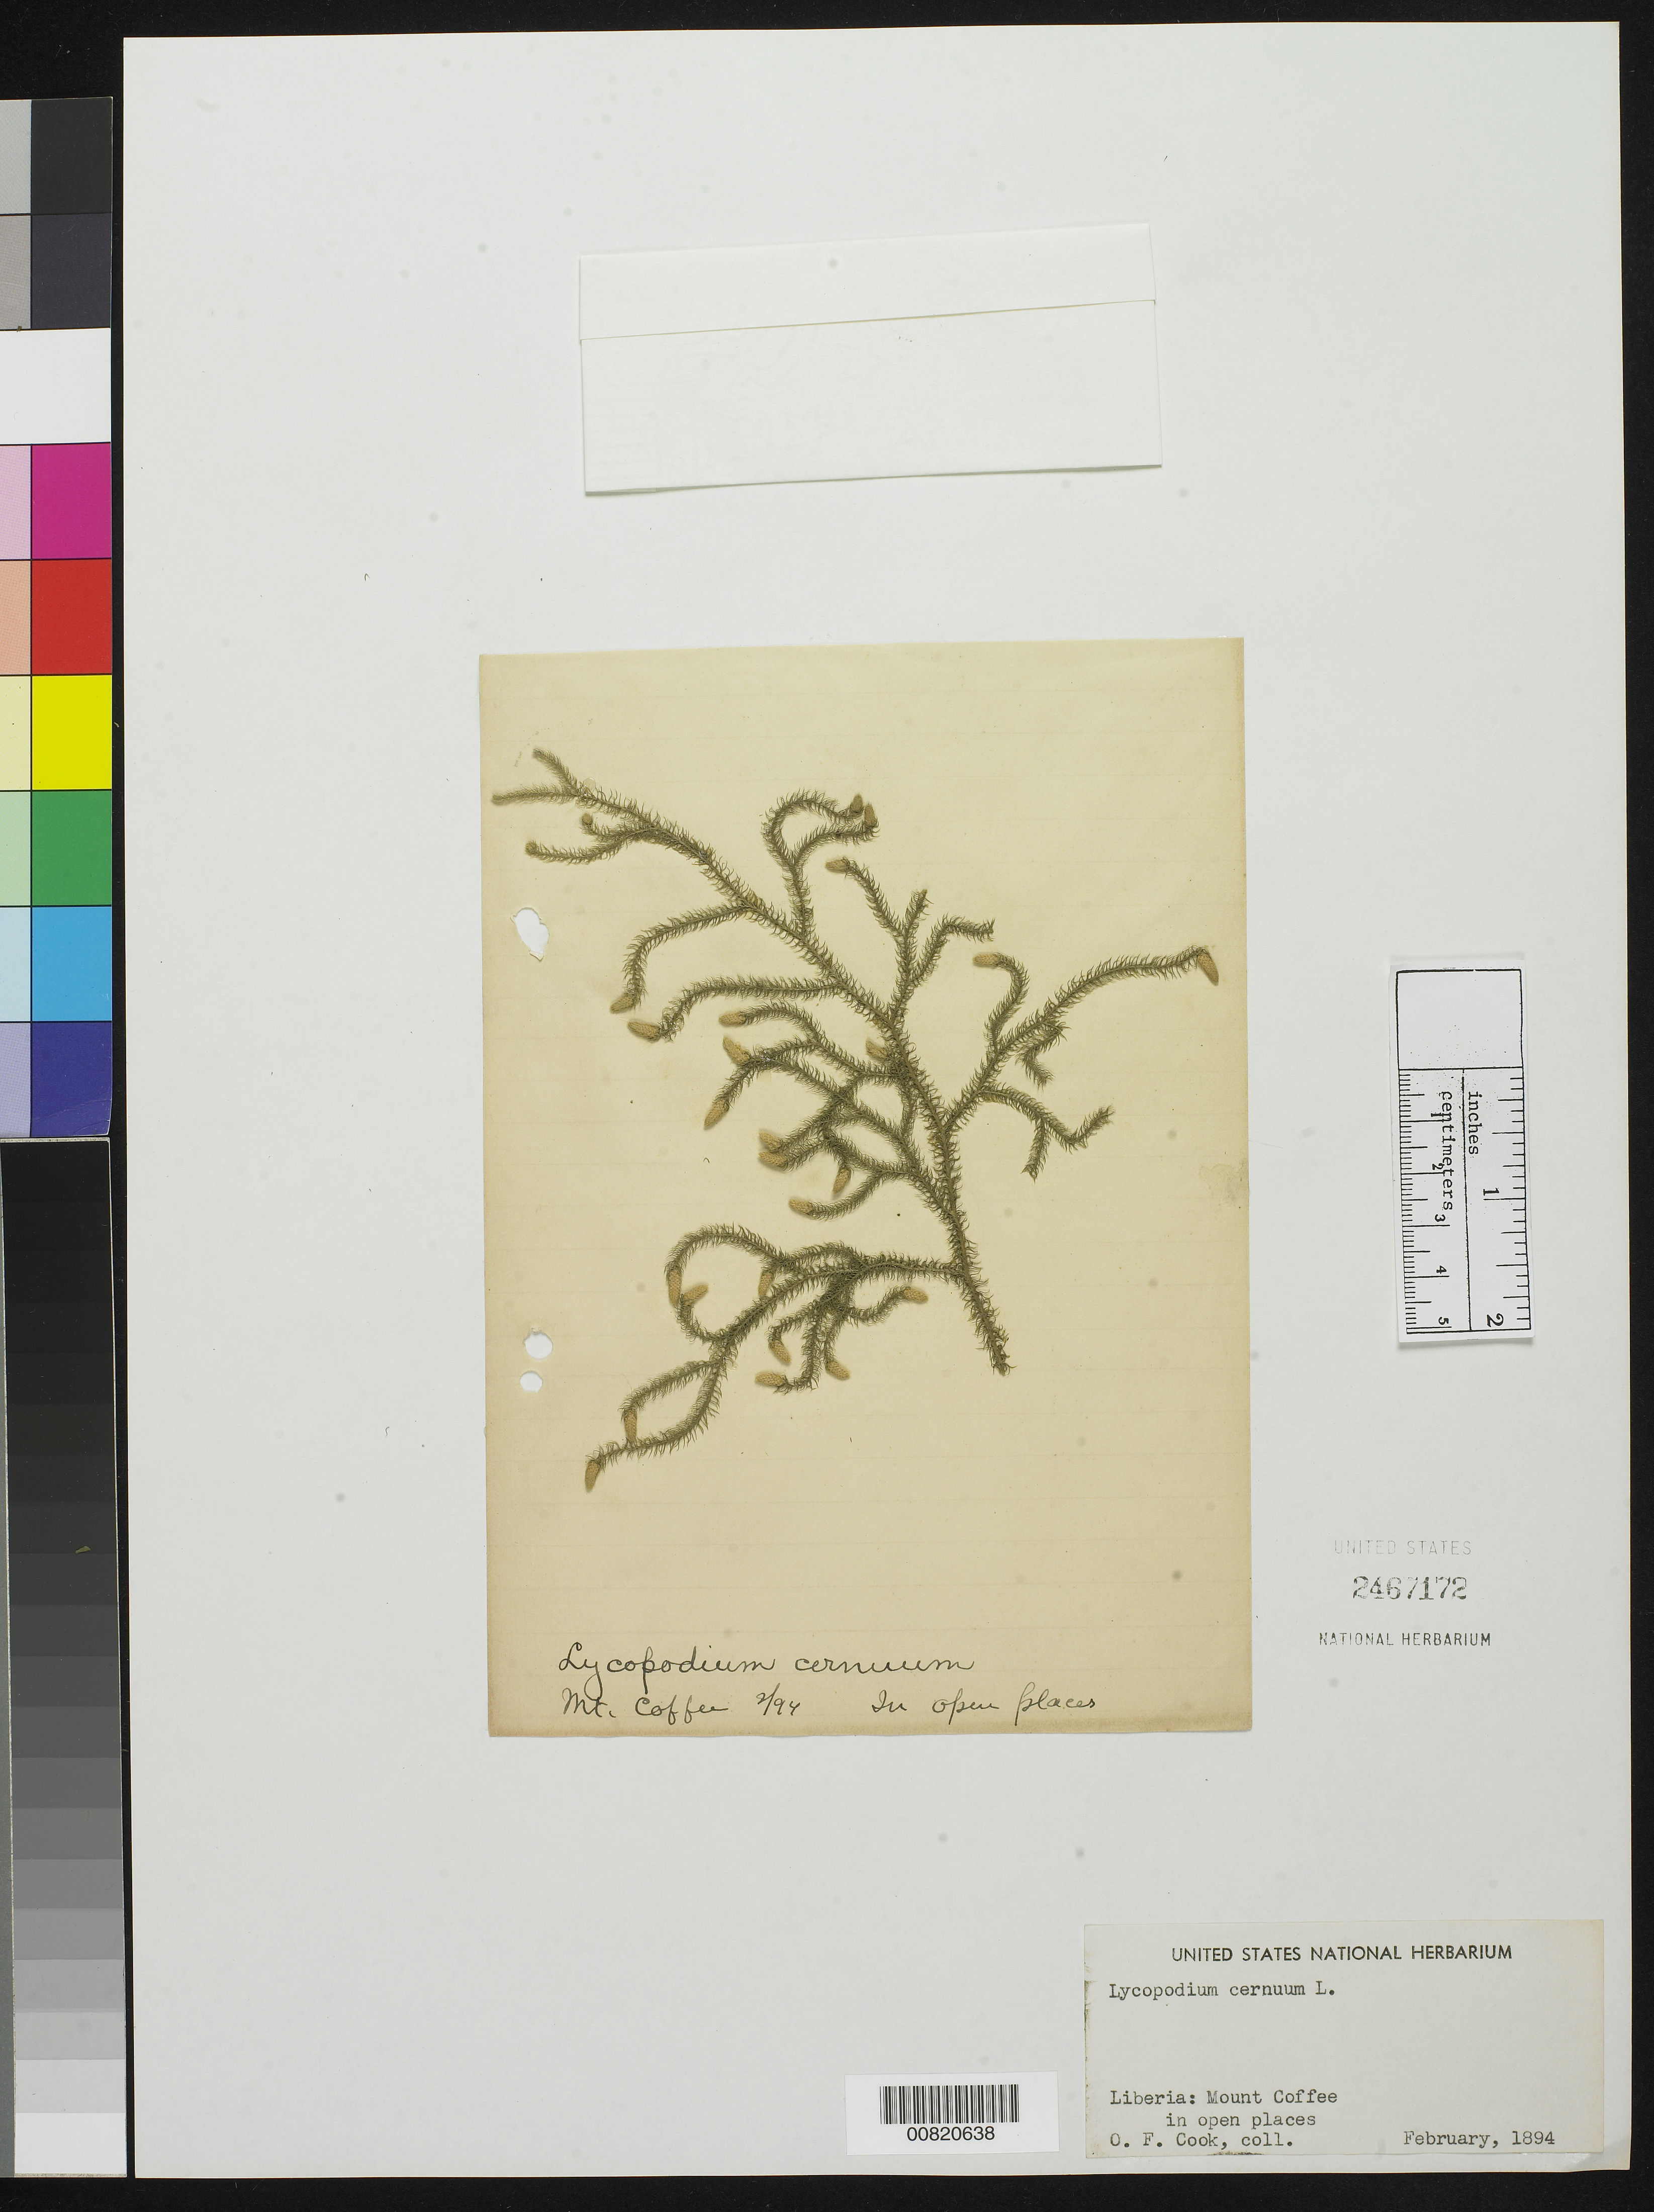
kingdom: Plantae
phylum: Tracheophyta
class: Lycopodiopsida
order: Lycopodiales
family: Lycopodiaceae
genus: Palhinhaea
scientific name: Palhinhaea cernua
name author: (L.) Vasc. & Franco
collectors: O. F. Cook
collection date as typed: Feb 1894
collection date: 1894-02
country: Liberia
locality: Mount Coffee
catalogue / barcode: US 2467172